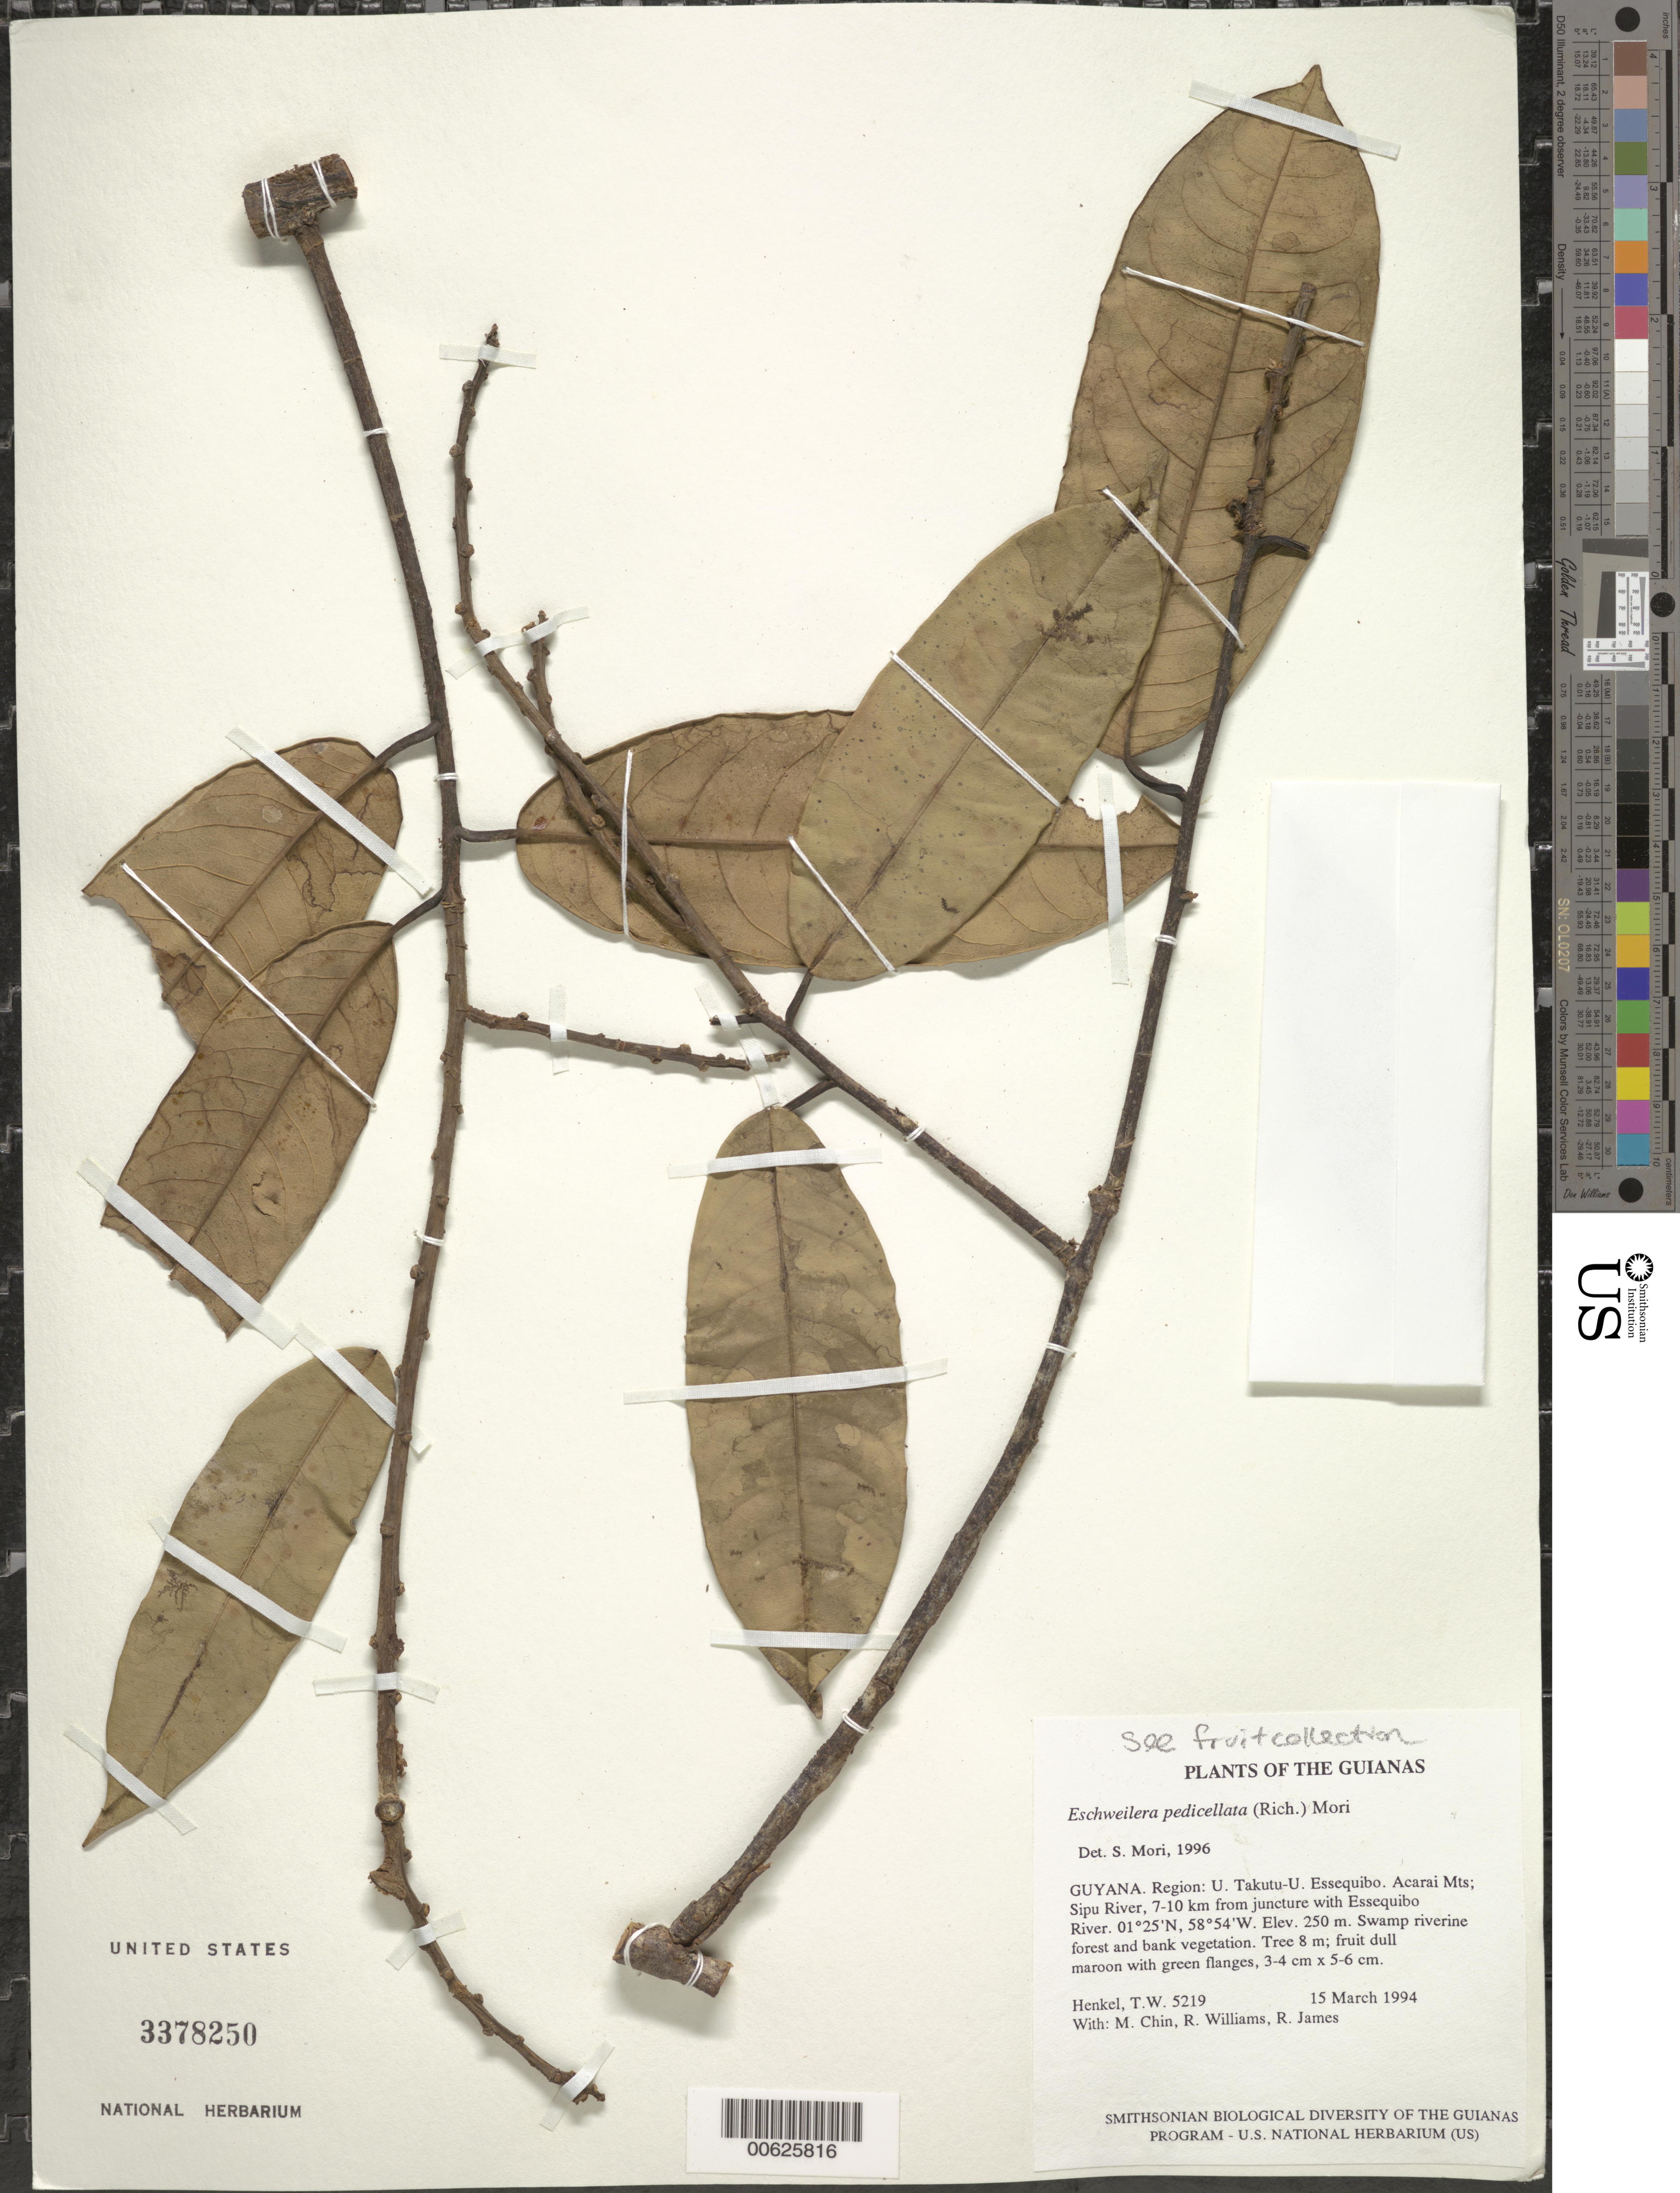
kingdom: Plantae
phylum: Tracheophyta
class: Magnoliopsida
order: Ericales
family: Lecythidaceae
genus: Eschweilera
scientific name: Eschweilera pedicellata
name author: (Rich.) S.A. Mori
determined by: Mori, Scott A.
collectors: T. Henkel, M. Chin, R. Williams & R. James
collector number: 5219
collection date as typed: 15 March 1994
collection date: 1994-03-15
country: Guyana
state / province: U. Takutu-U. Essequibo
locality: Acarai Mts; Sipu River, 7-10 km from juncture with Essequibo River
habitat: Swamp riverine forest and bank vegetation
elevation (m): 250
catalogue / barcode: US 3378250